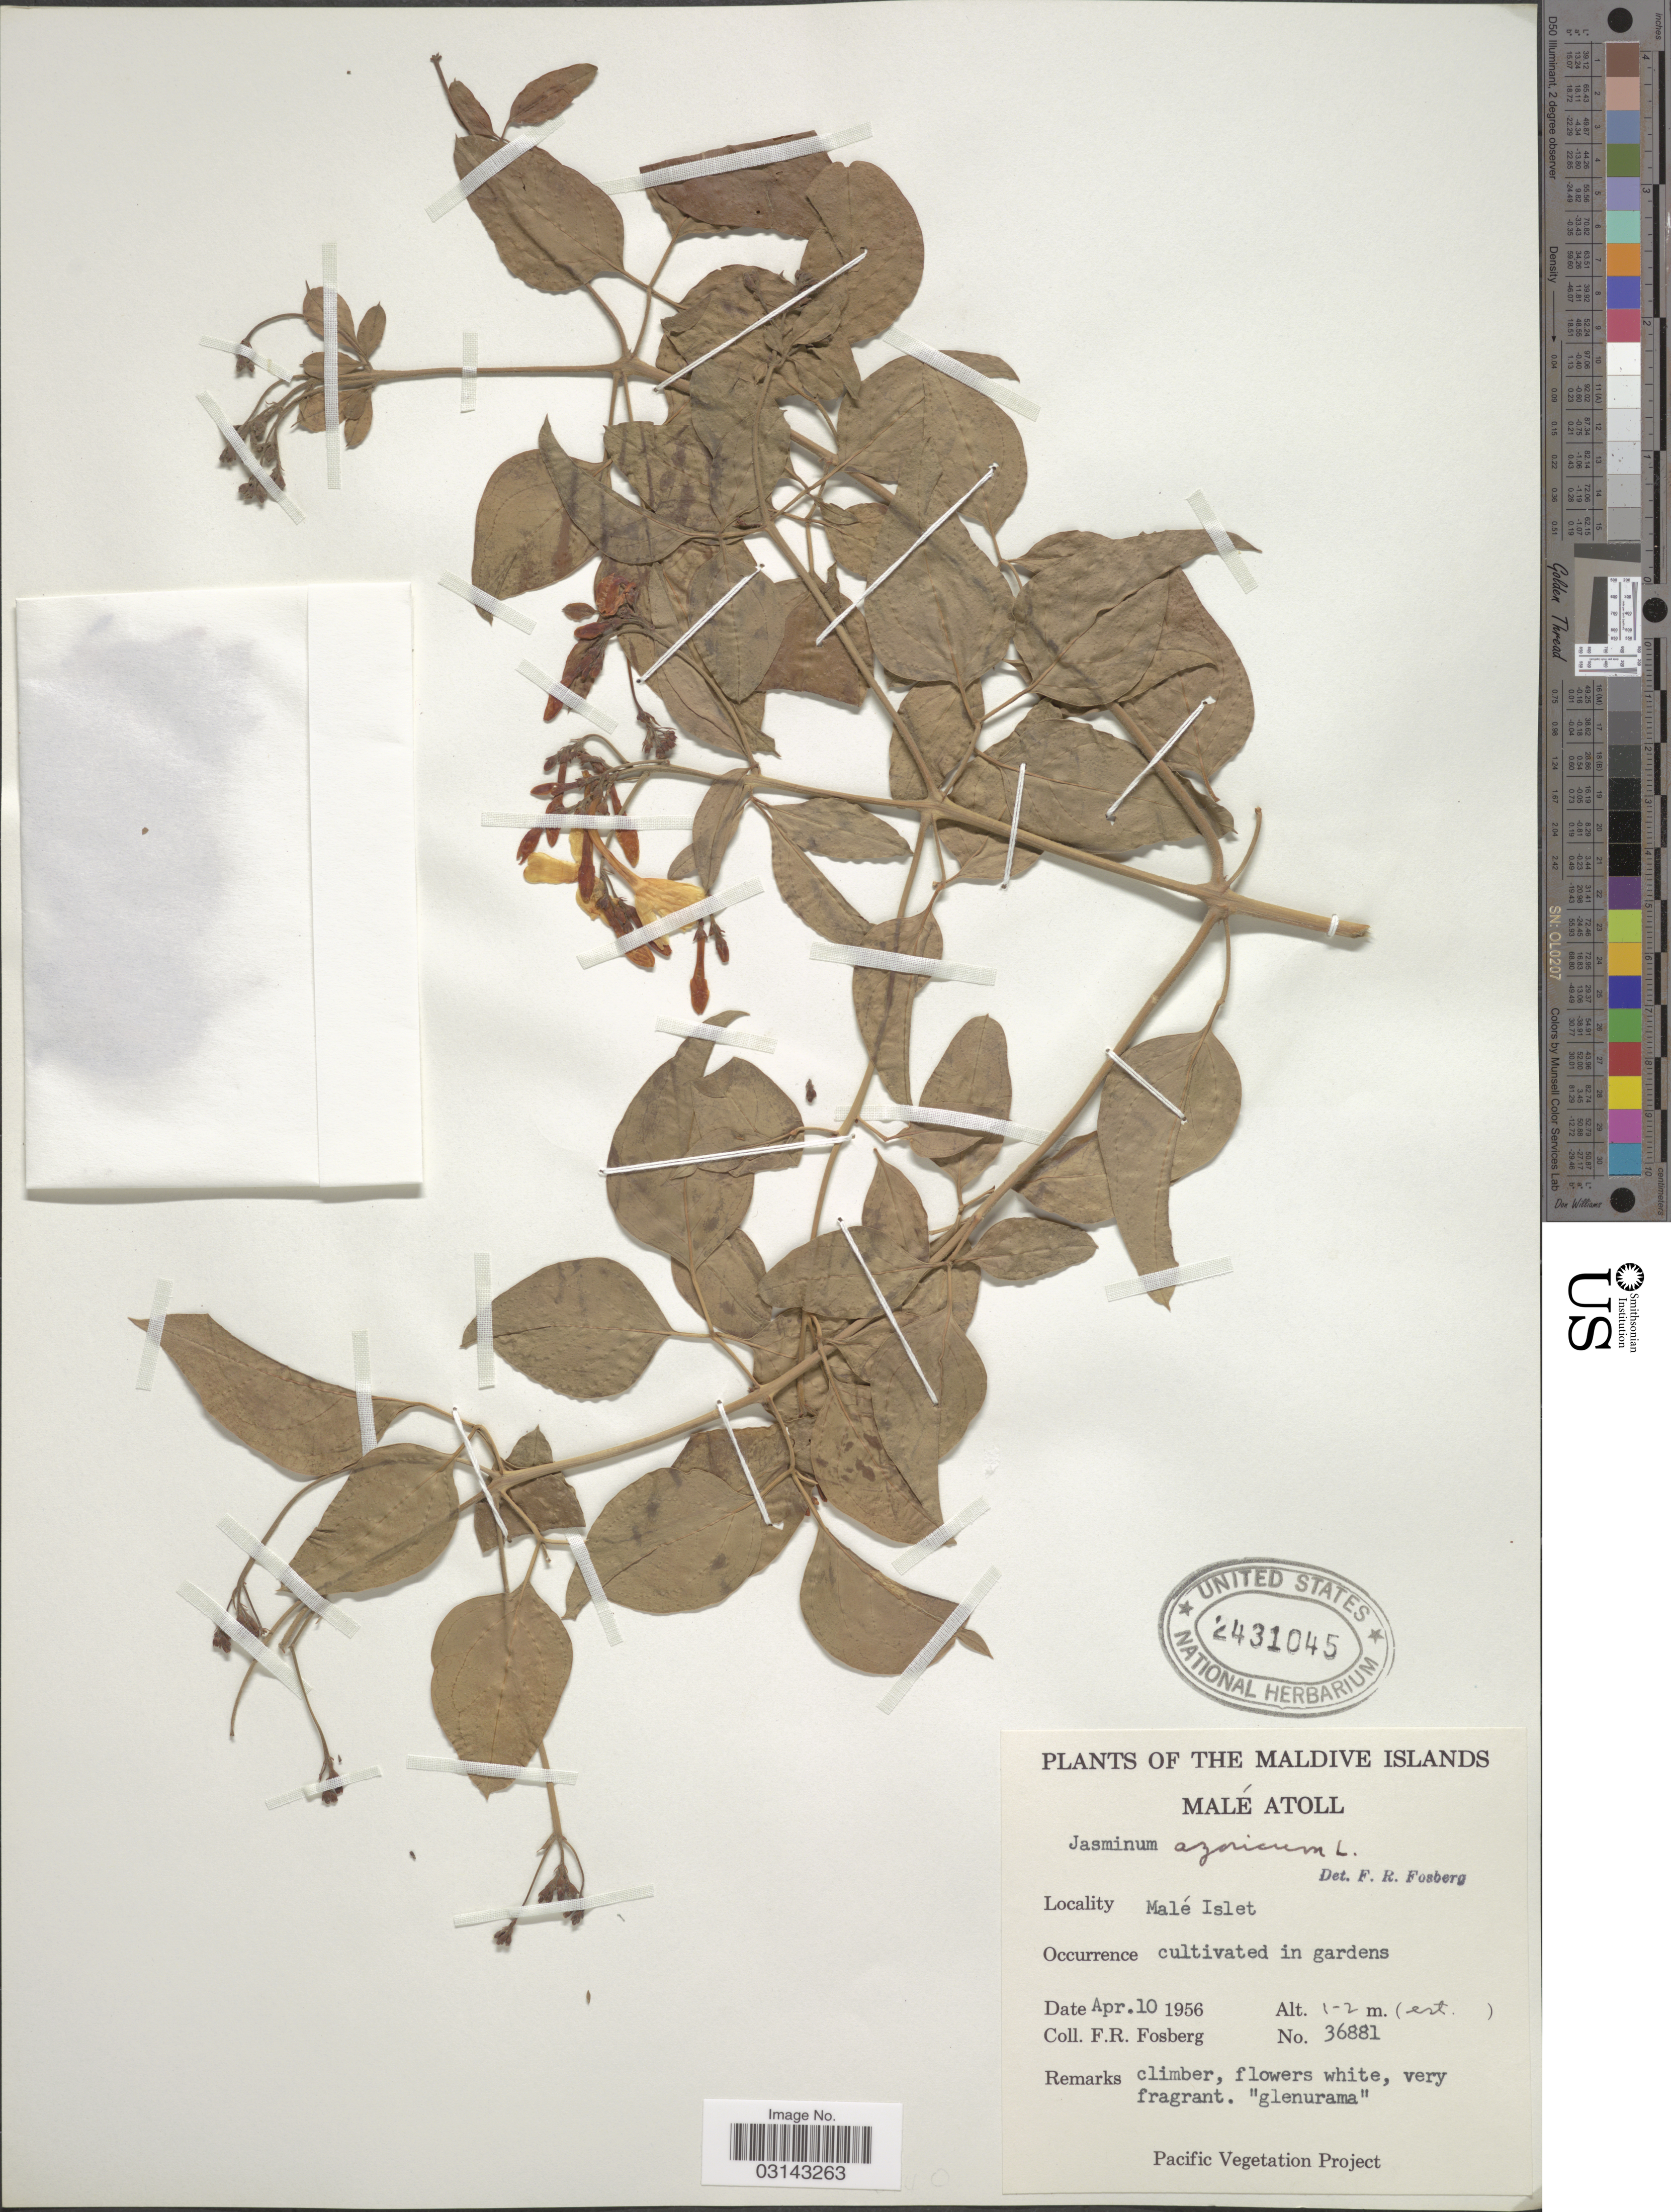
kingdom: Plantae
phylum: Tracheophyta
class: Magnoliopsida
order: Lamiales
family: Oleaceae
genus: Jasminum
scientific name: Jasminum azoricum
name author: L.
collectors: F. R. Fosberg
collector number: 36881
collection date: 1956-04-10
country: Maldive Islands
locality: Malé Atoll, Malé Islet.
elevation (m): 1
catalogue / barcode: US 2431045